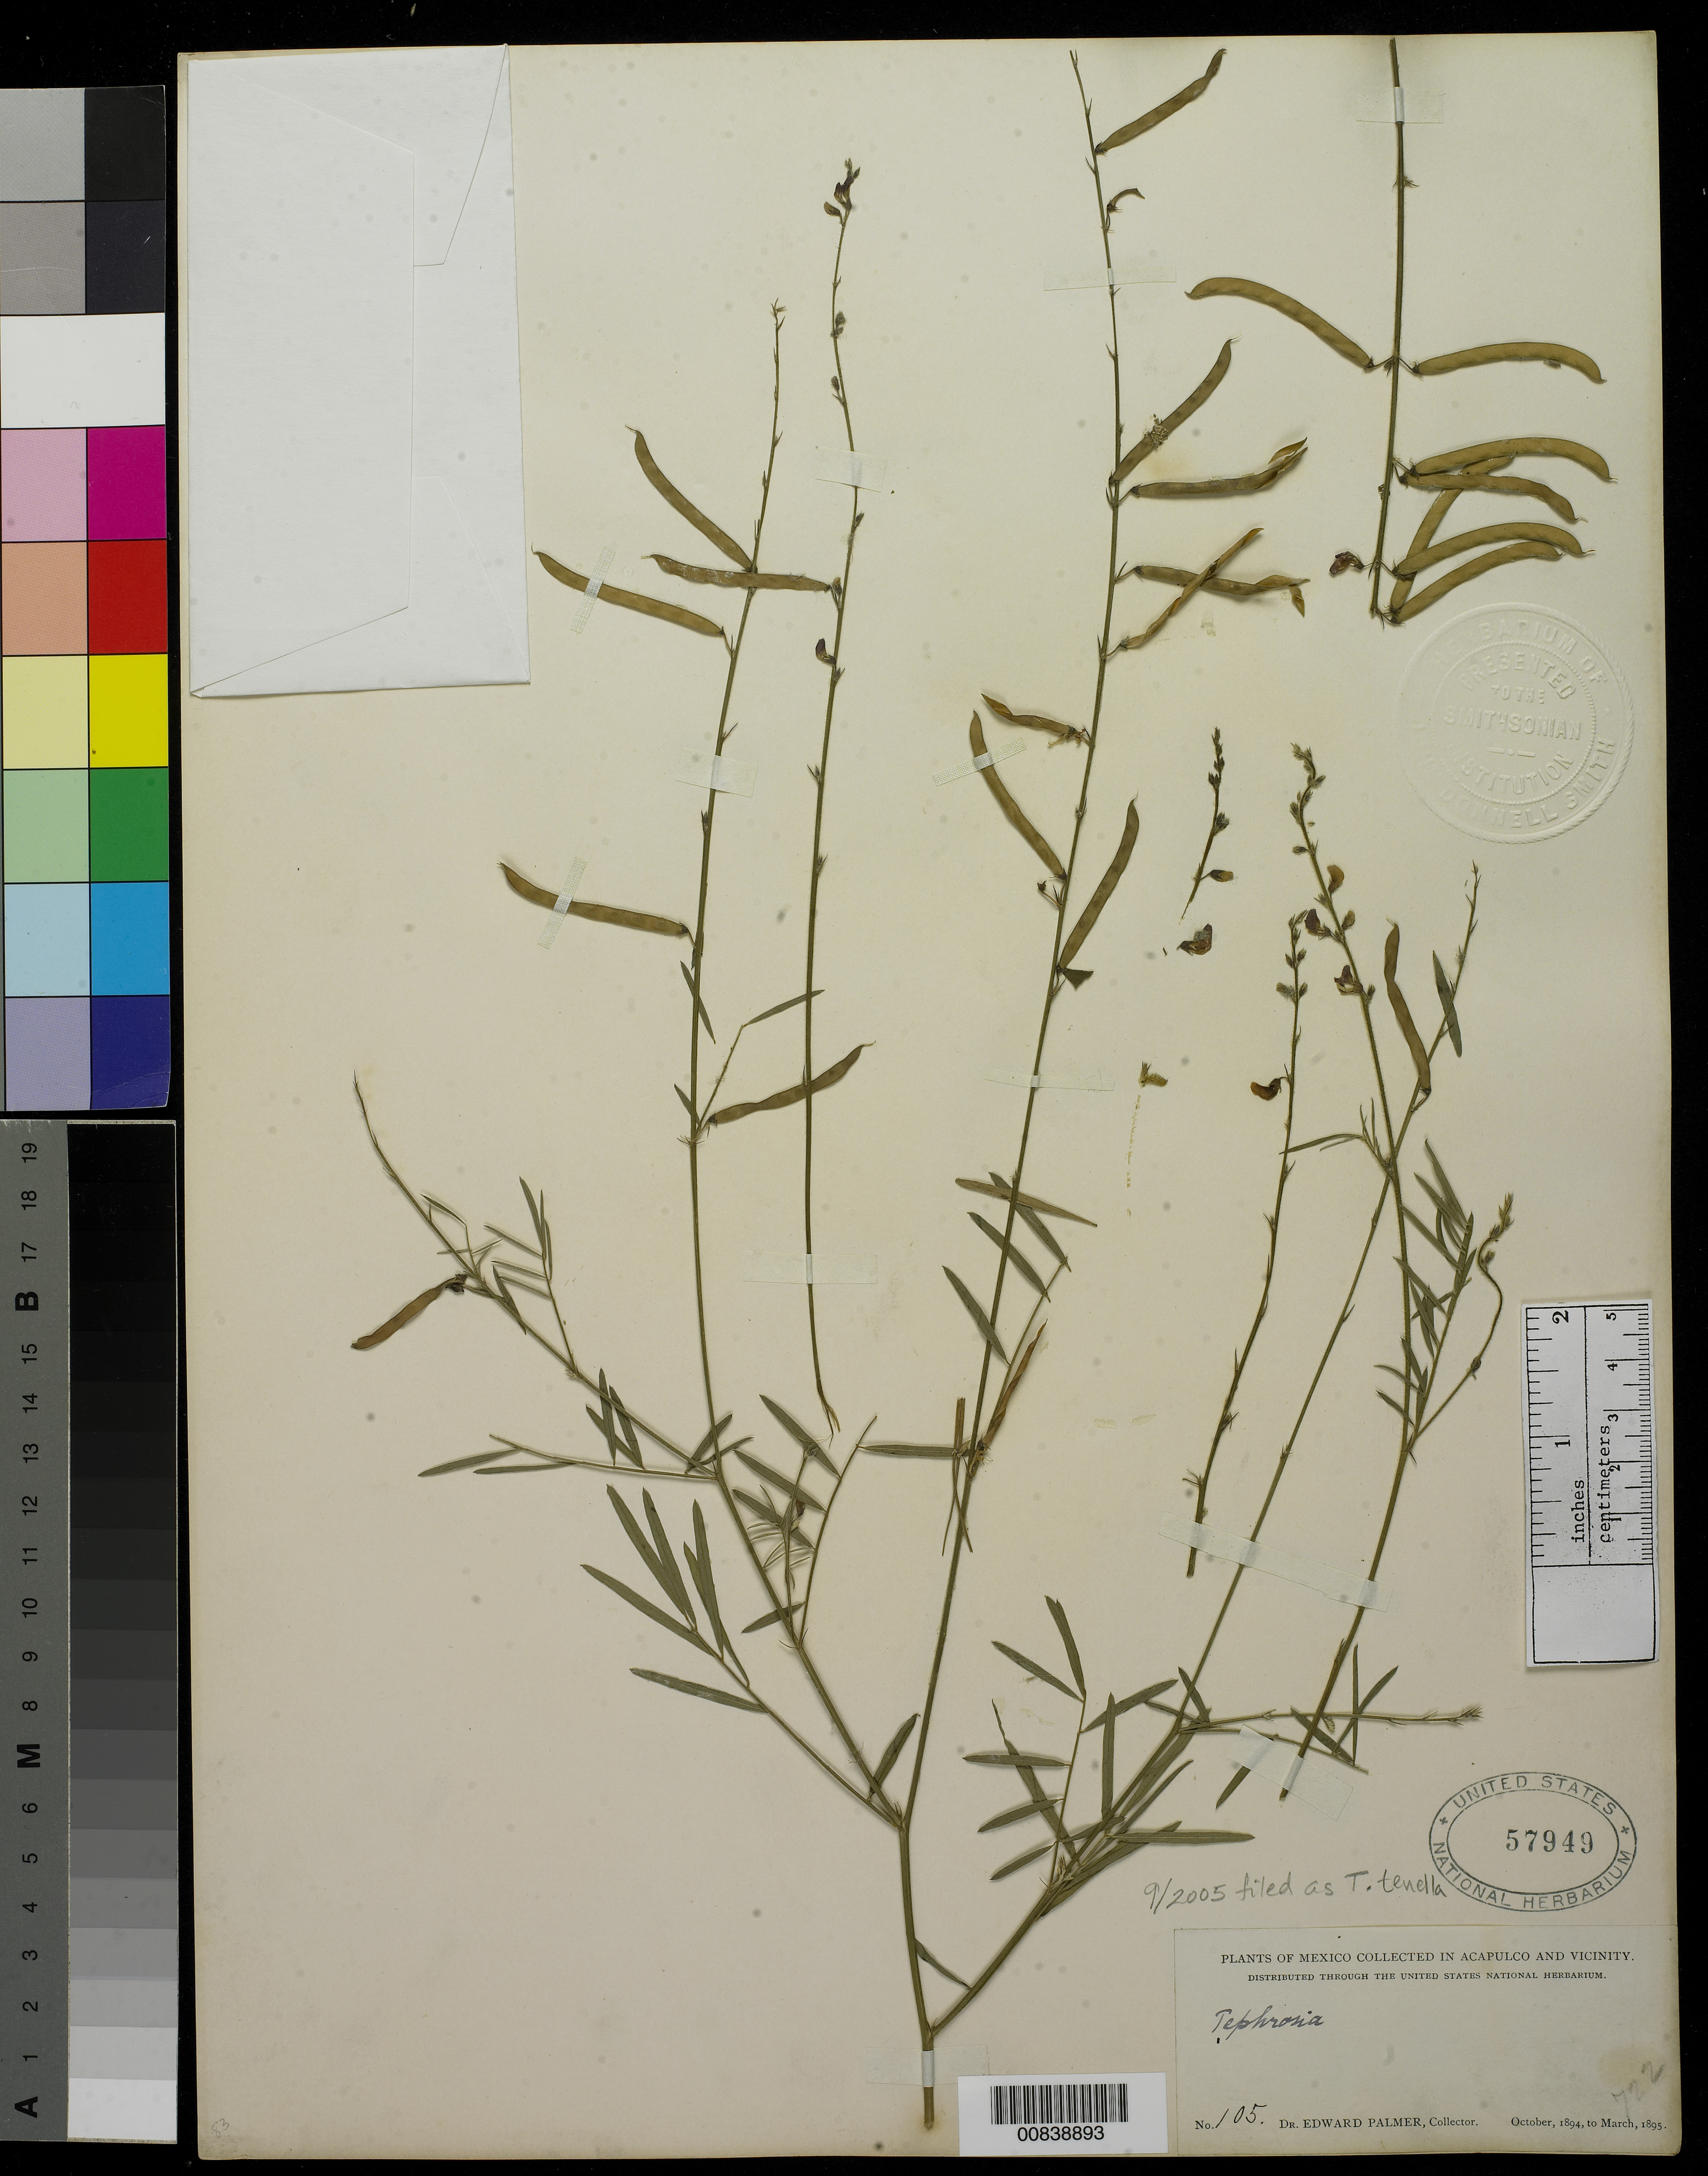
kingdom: Plantae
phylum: Tracheophyta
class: Magnoliopsida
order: Fabales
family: Fabaceae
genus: Tephrosia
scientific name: Tephrosia tenella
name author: A. Gray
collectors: E. Palmer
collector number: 105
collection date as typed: Oct 1894 to -- Mar 1895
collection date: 1894-10/1895-03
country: Mexico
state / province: Guerrero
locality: Acapulco, Guerrero and vicinity.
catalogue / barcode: US 57949